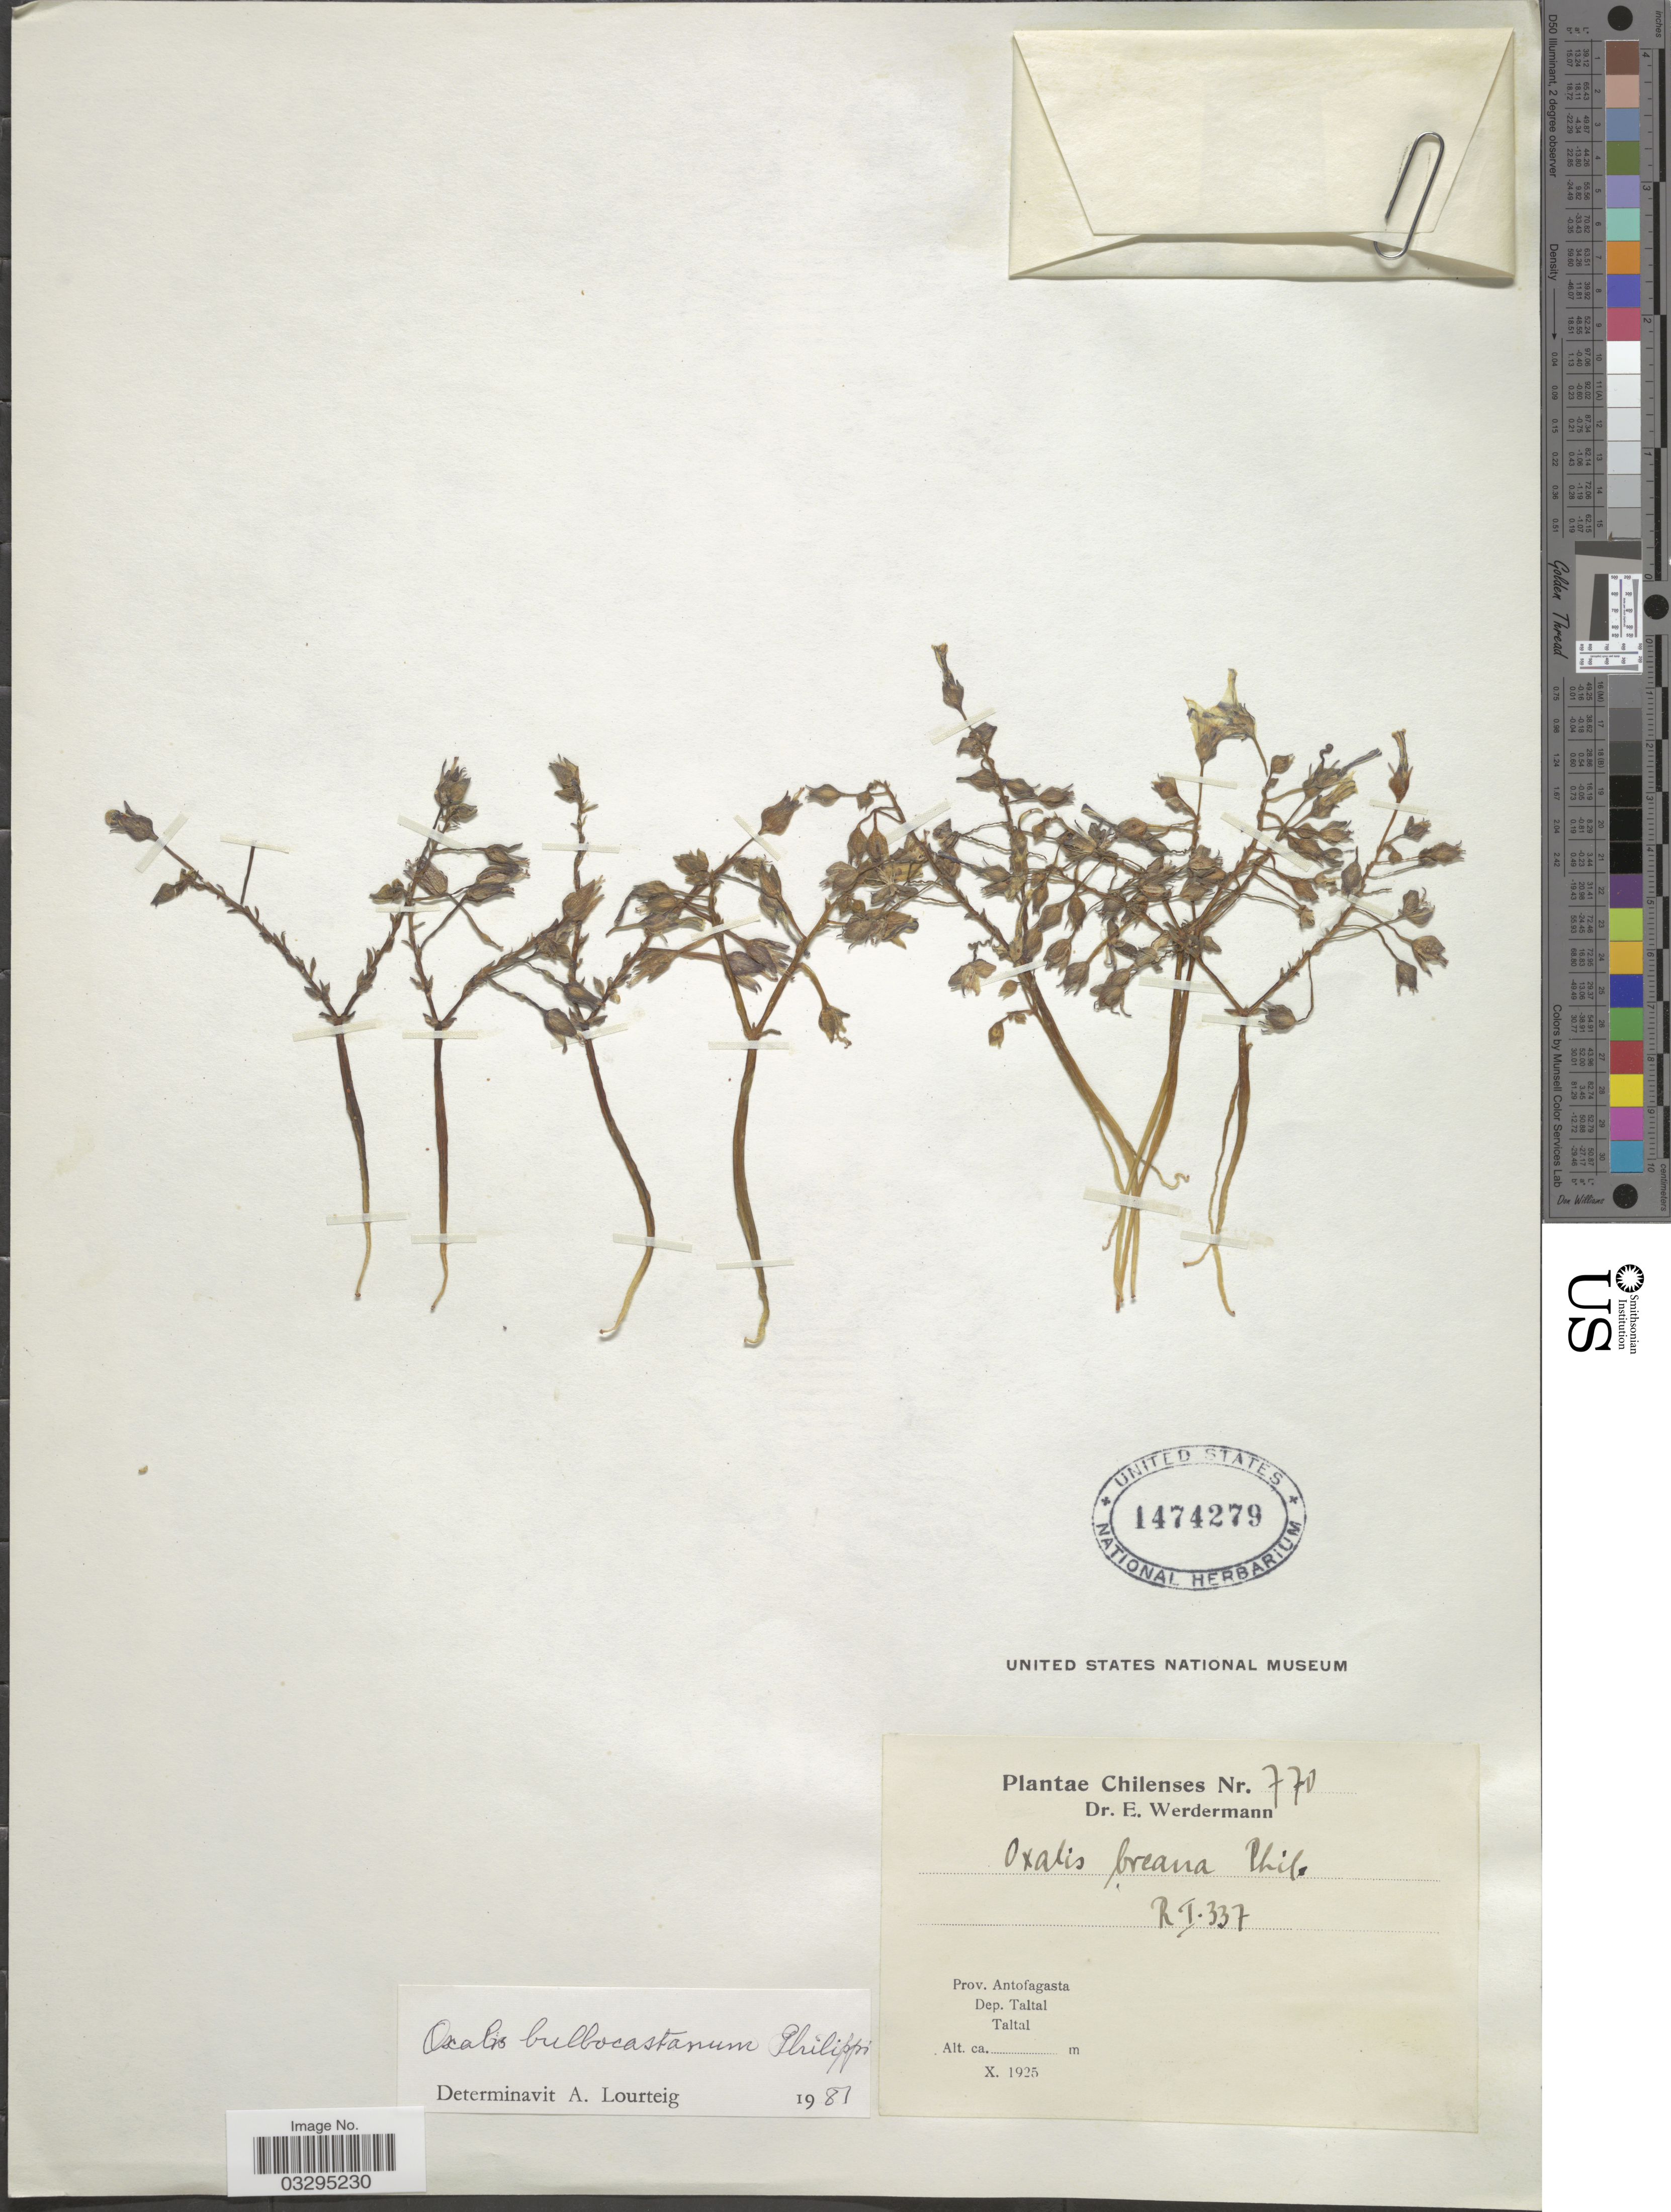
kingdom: Plantae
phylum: Tracheophyta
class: Magnoliopsida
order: Oxalidales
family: Oxalidaceae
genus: Oxalis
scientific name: Oxalis bulbocastanum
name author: Phil.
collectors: E. Werdermann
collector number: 770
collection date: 1925-10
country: Chile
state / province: Antofagasta (II)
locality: Dep. Taltal. Taltal.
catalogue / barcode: US 1474279